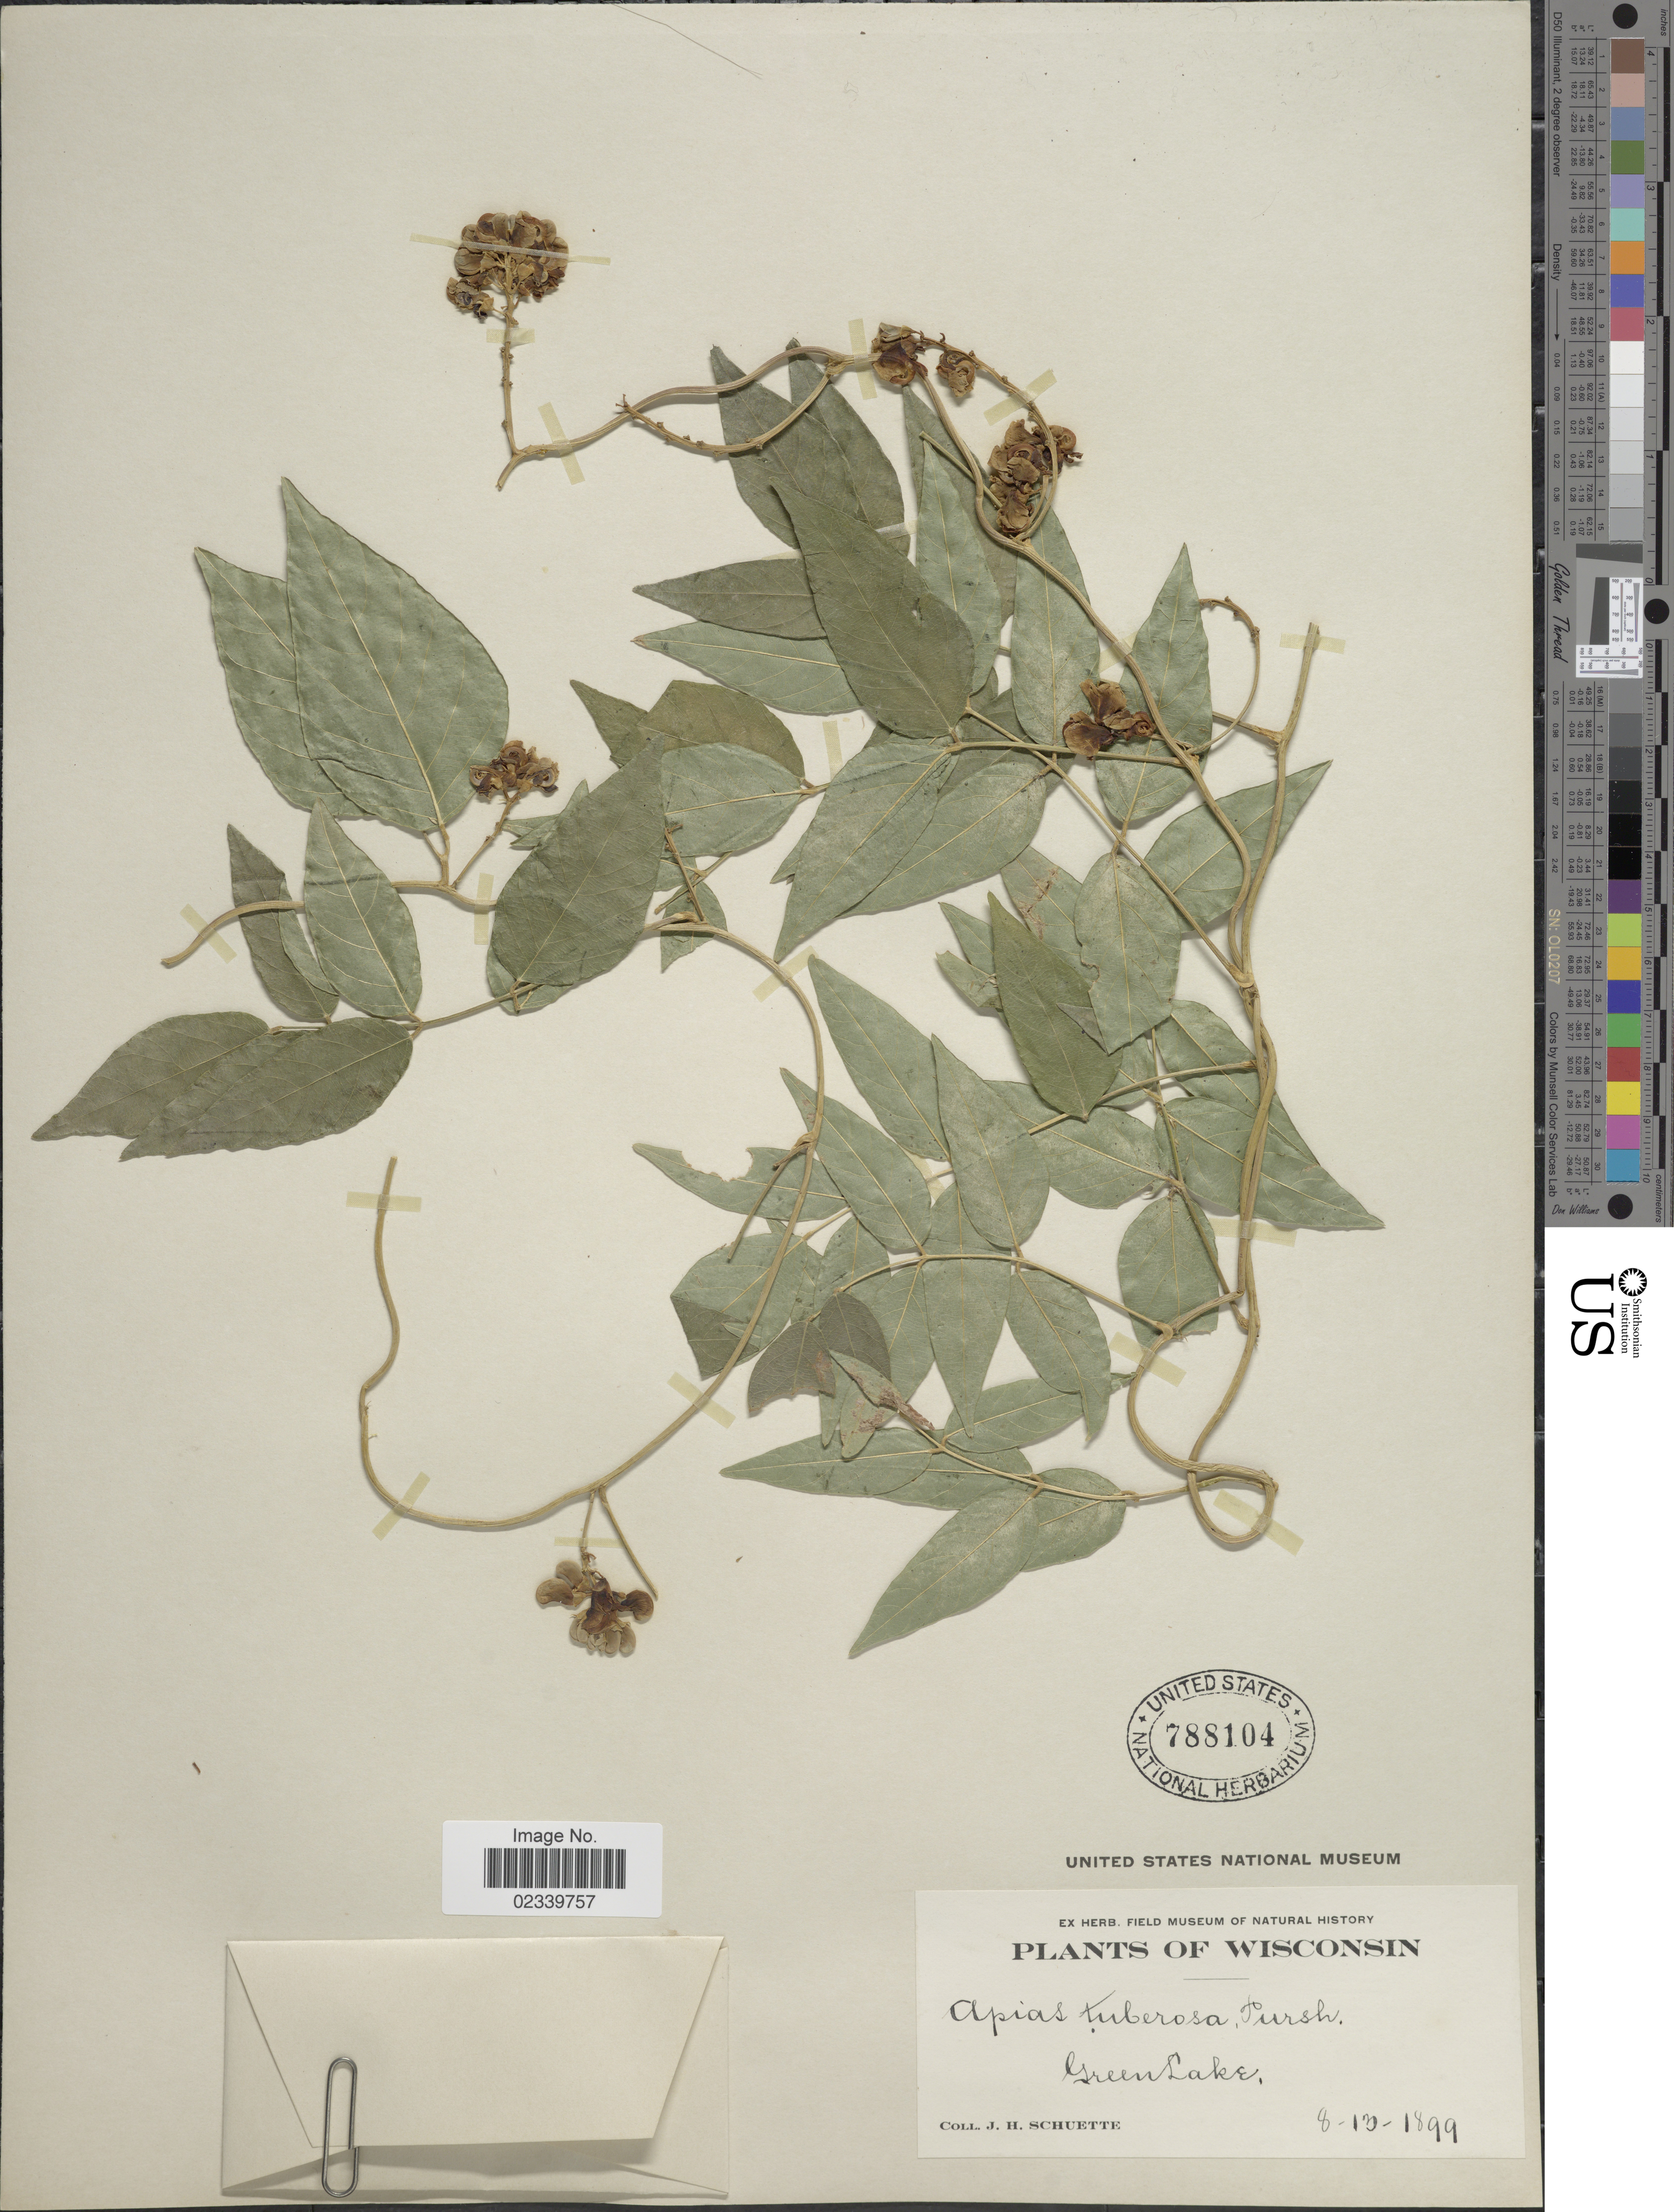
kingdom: Plantae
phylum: Tracheophyta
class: Magnoliopsida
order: Fabales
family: Fabaceae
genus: Apios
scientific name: Apios americana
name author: Medik.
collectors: J. H. Schuette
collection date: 1899-08-13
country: United States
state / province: Wisconsin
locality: Green Lake,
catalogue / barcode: US 788104